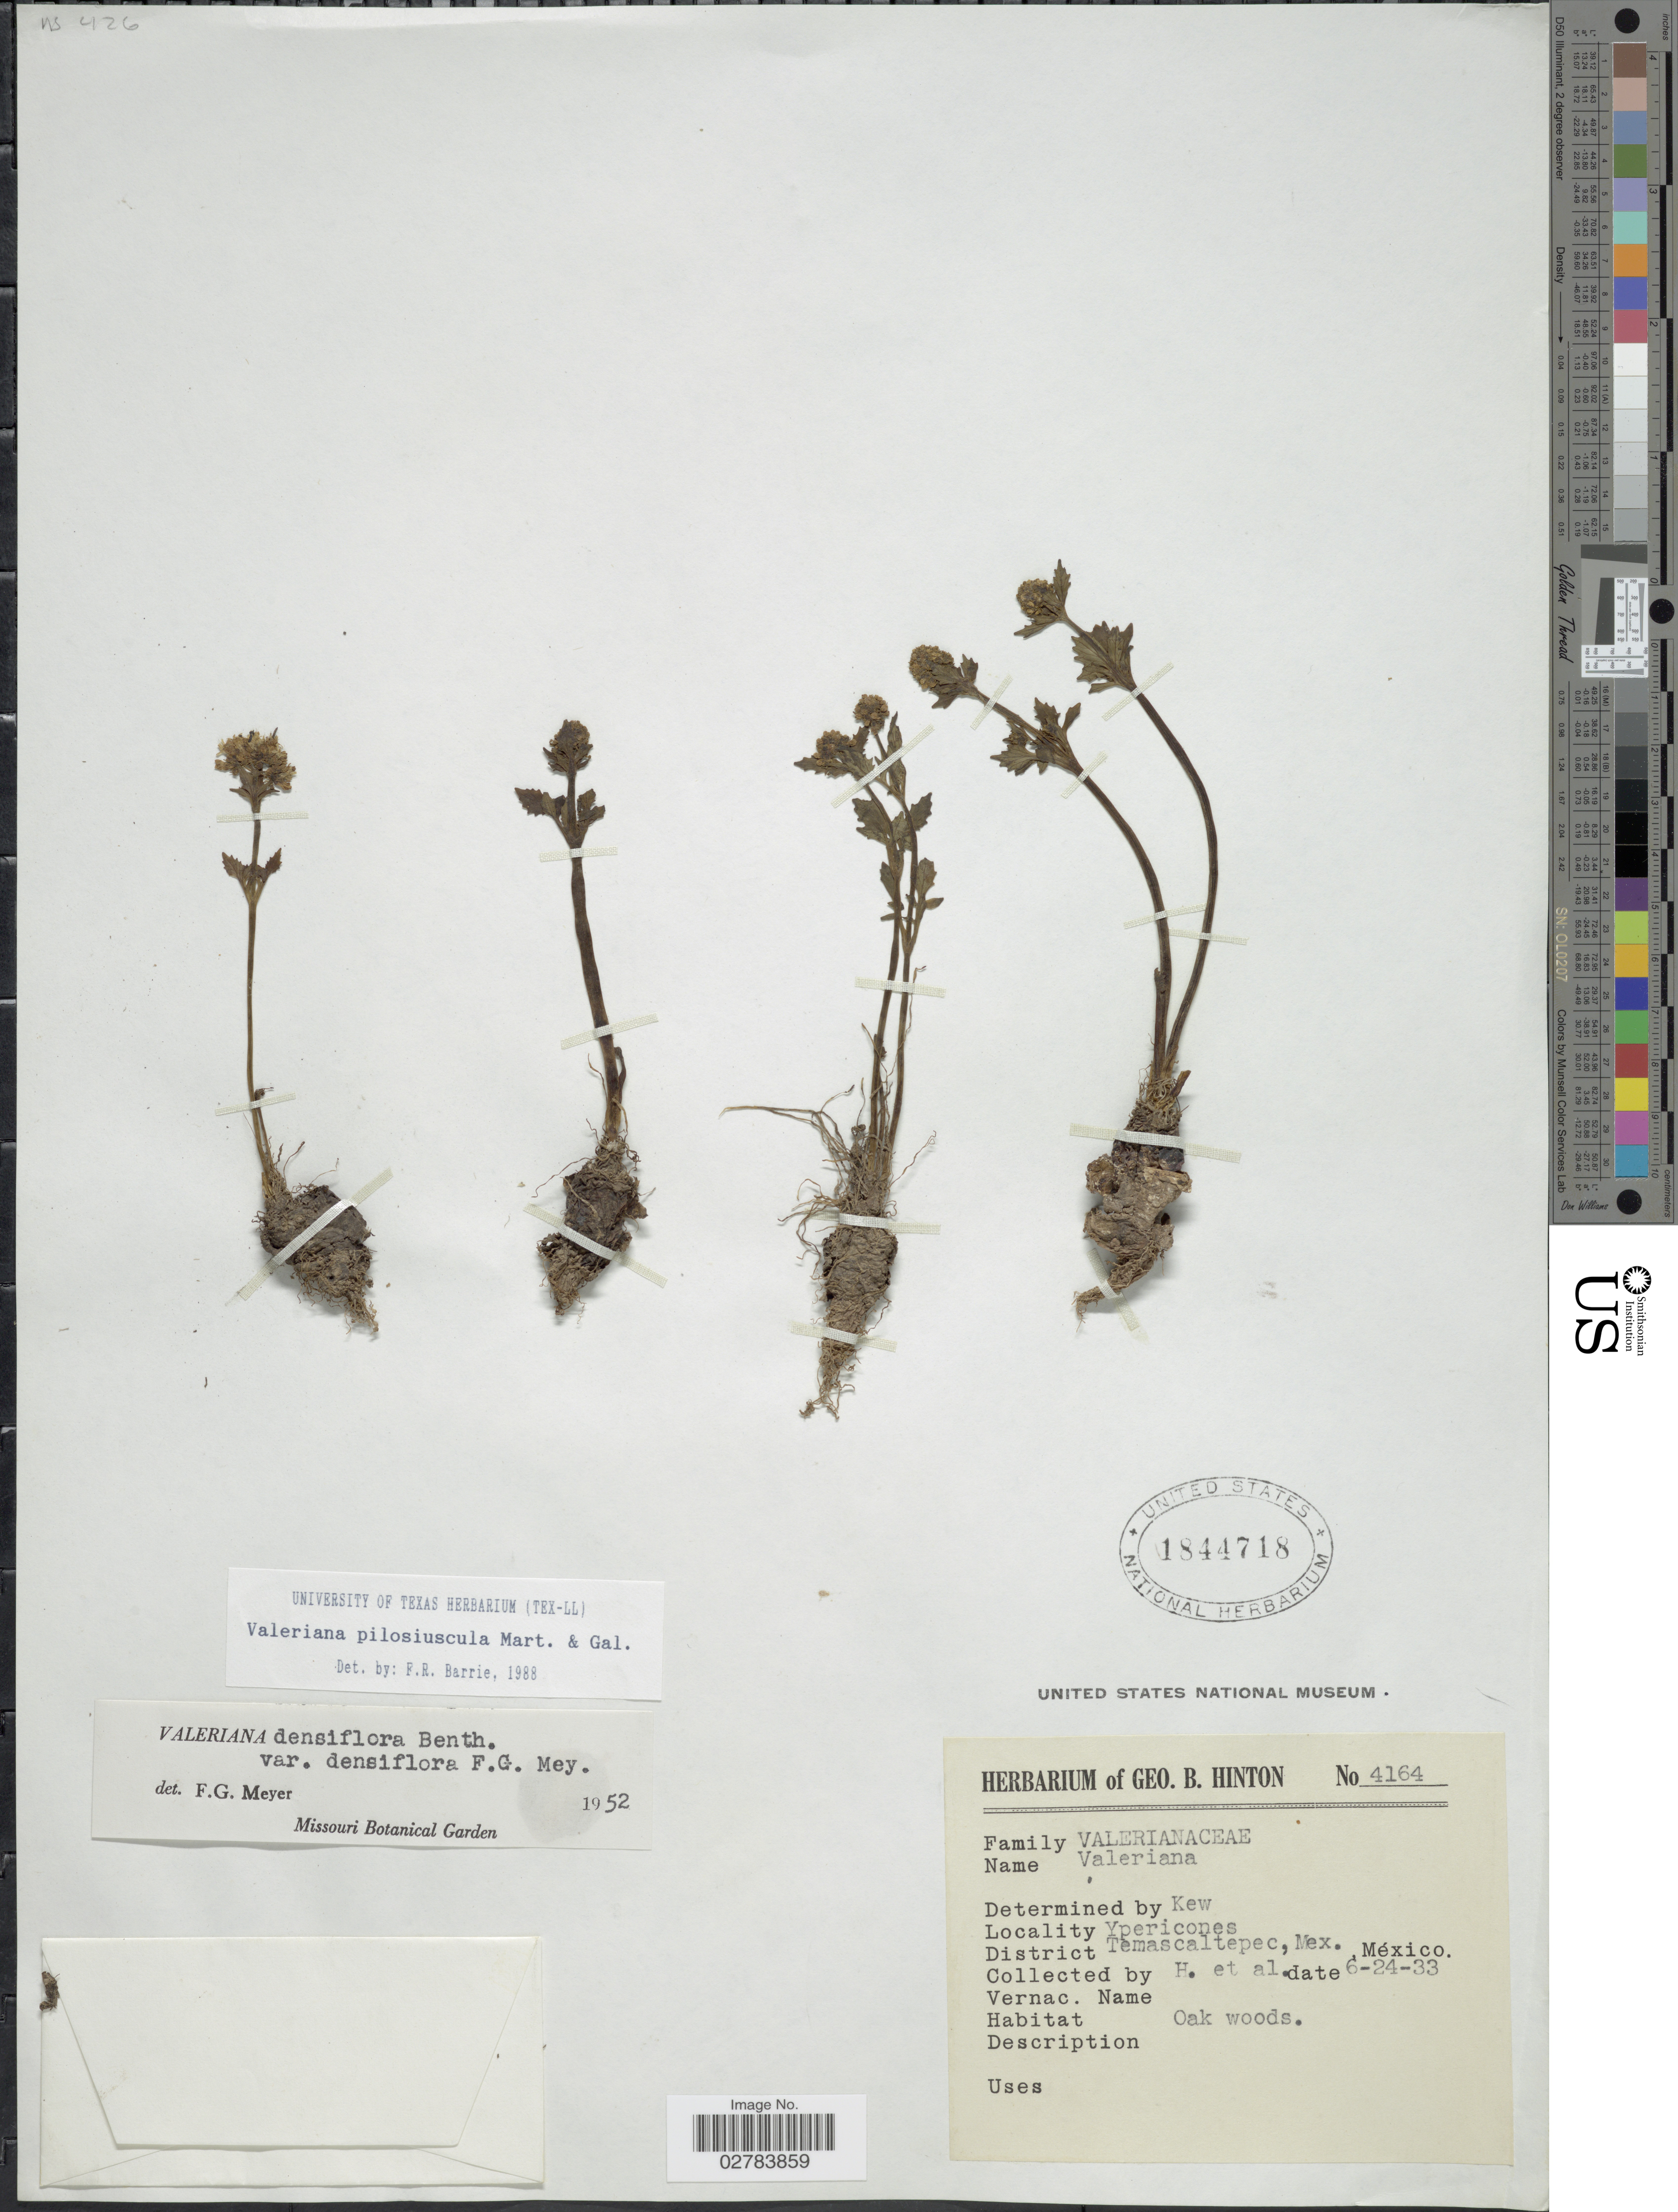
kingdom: Plantae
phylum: Tracheophyta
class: Magnoliopsida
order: Dipsacales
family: Caprifoliaceae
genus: Valeriana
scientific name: Valeriana pilosiuscula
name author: M. Martens & Galeotti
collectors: G. B. Hinton & et al.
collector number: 4164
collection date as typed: Transcribed d/m/y: 24/6/33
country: Mexico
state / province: México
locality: Ypericones, District Temascaltepec, Mex.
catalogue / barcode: US 1844718